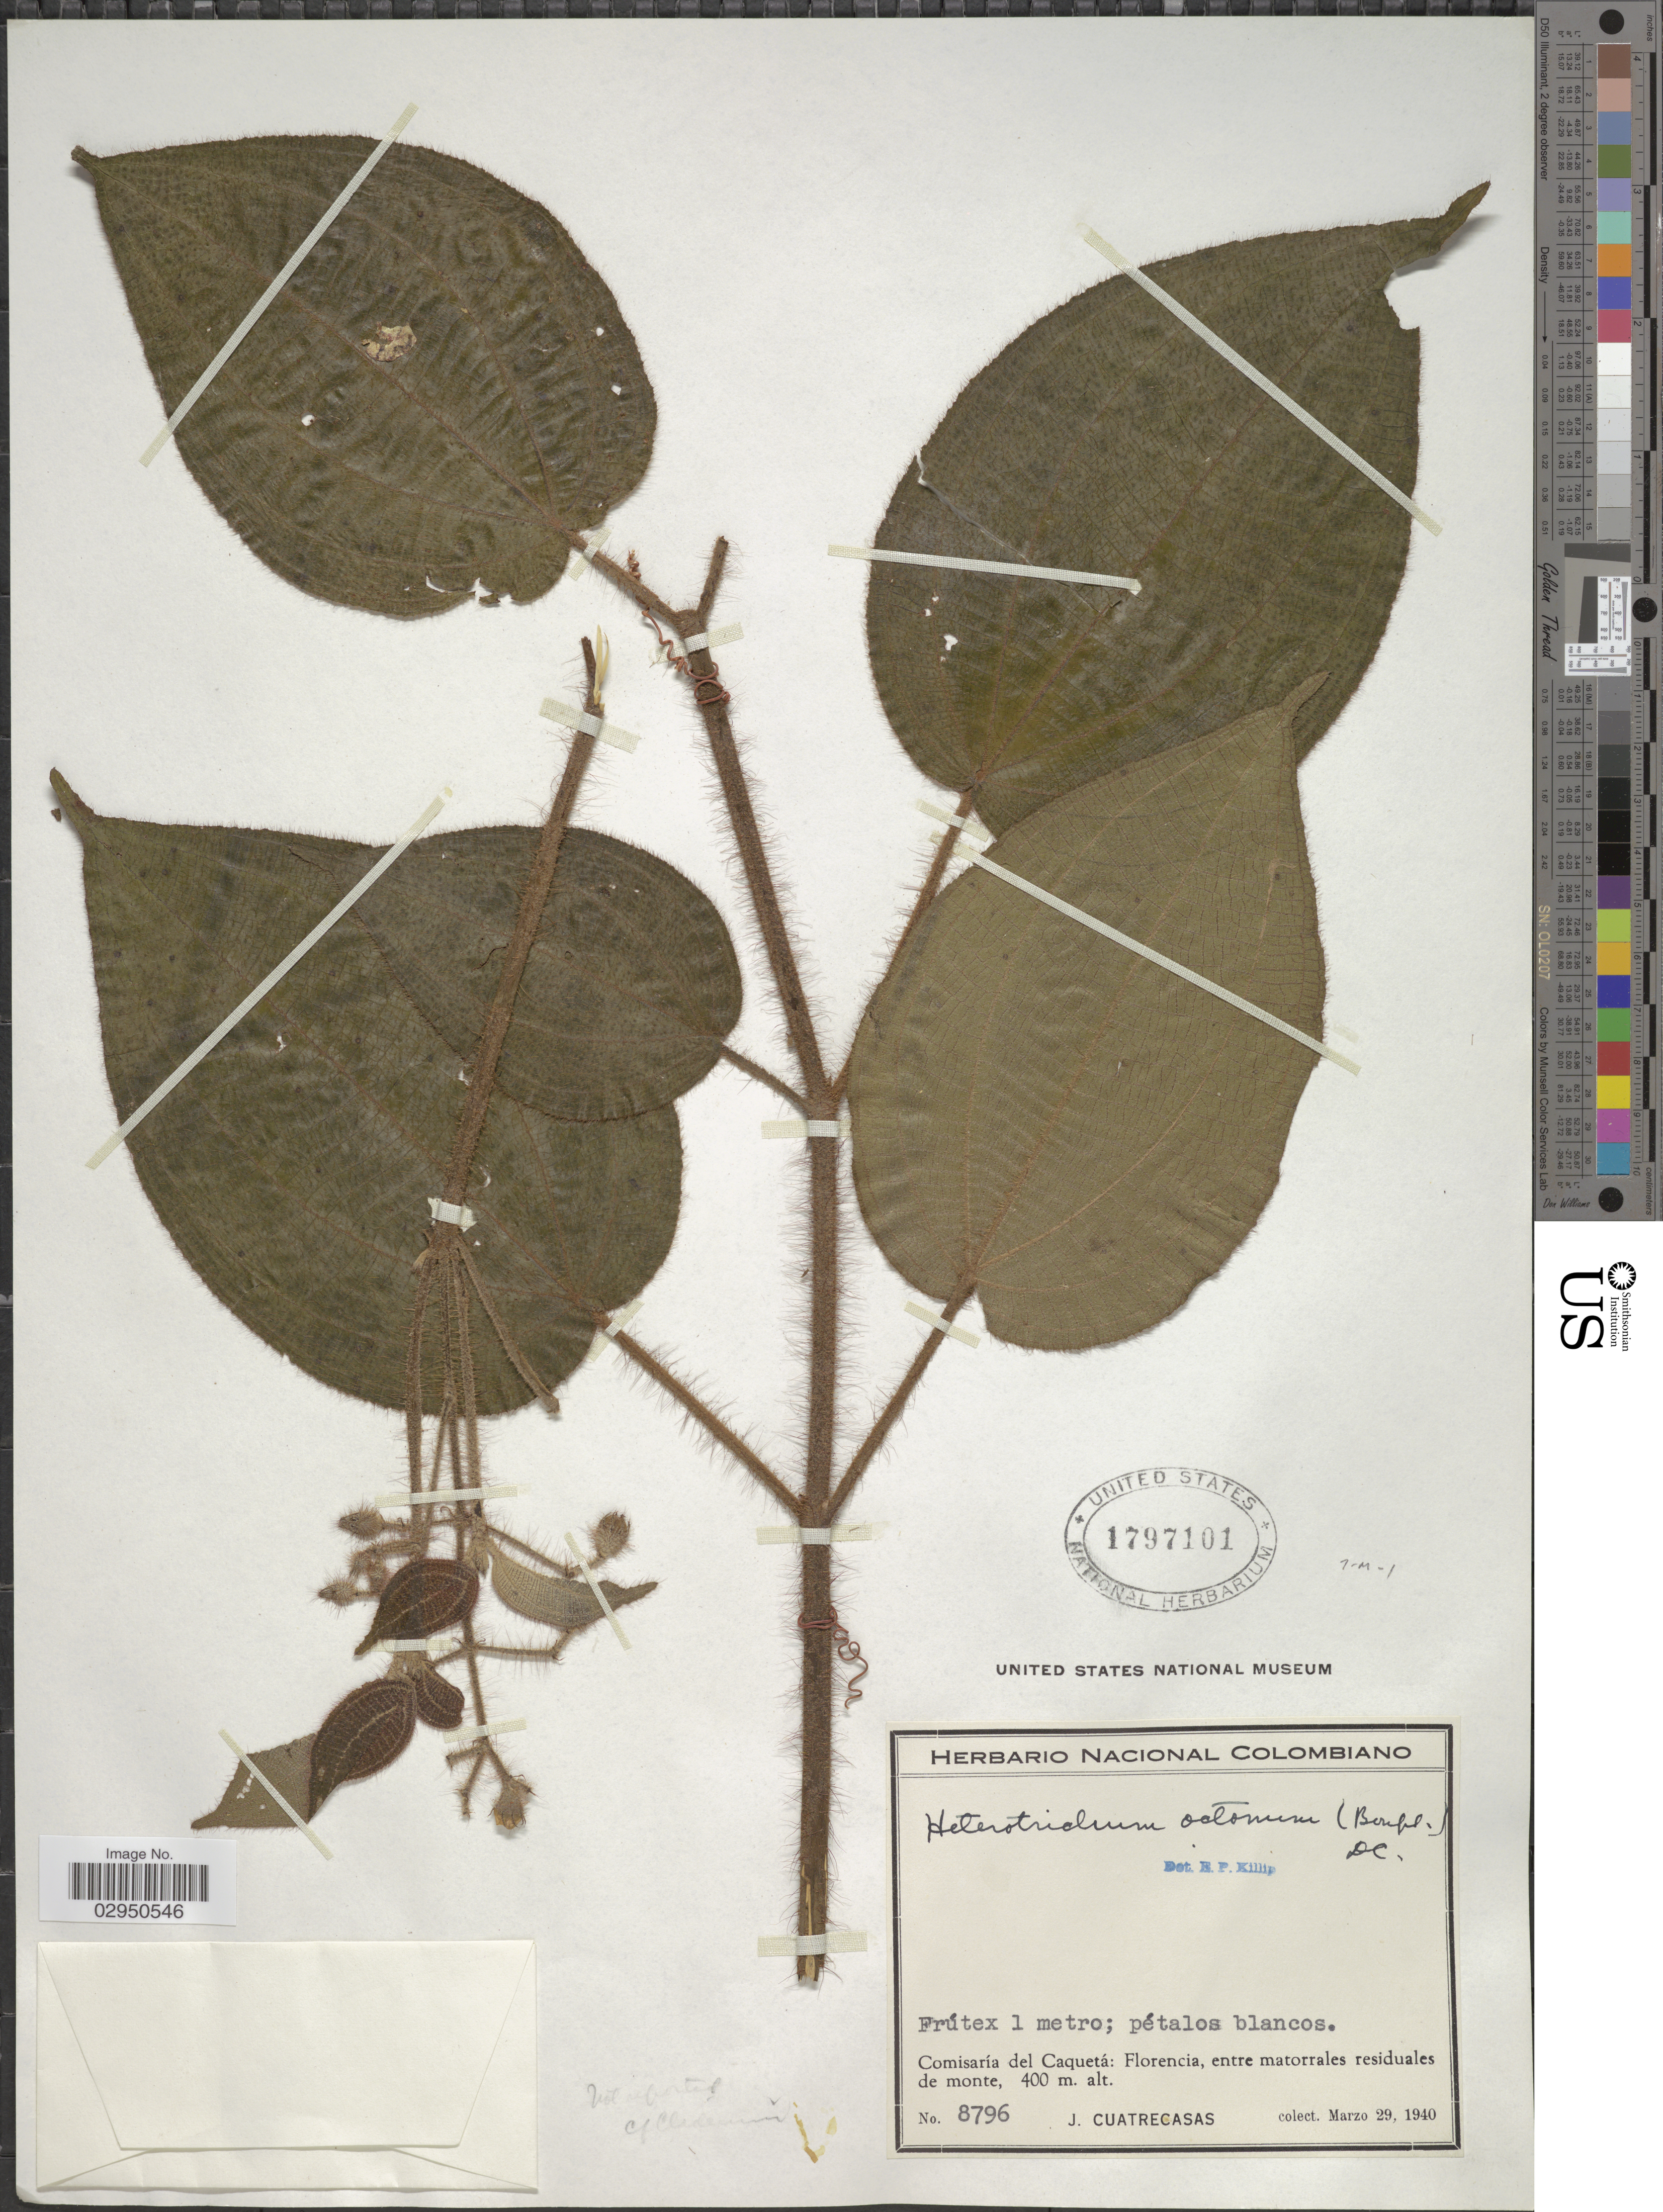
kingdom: Plantae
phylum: Tracheophyta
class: Magnoliopsida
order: Myrtales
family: Melastomataceae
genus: Clidemia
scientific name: Clidemia octona subsp. octona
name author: (Bonpl.) L.O. Williams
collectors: J. Cuatrecasas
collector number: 8796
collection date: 1940-03-29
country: Colombia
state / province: Caquetá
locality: Comisaría del Caquetá: Florencia, entre matorrales residuales de monte.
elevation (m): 400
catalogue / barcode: US 1797101